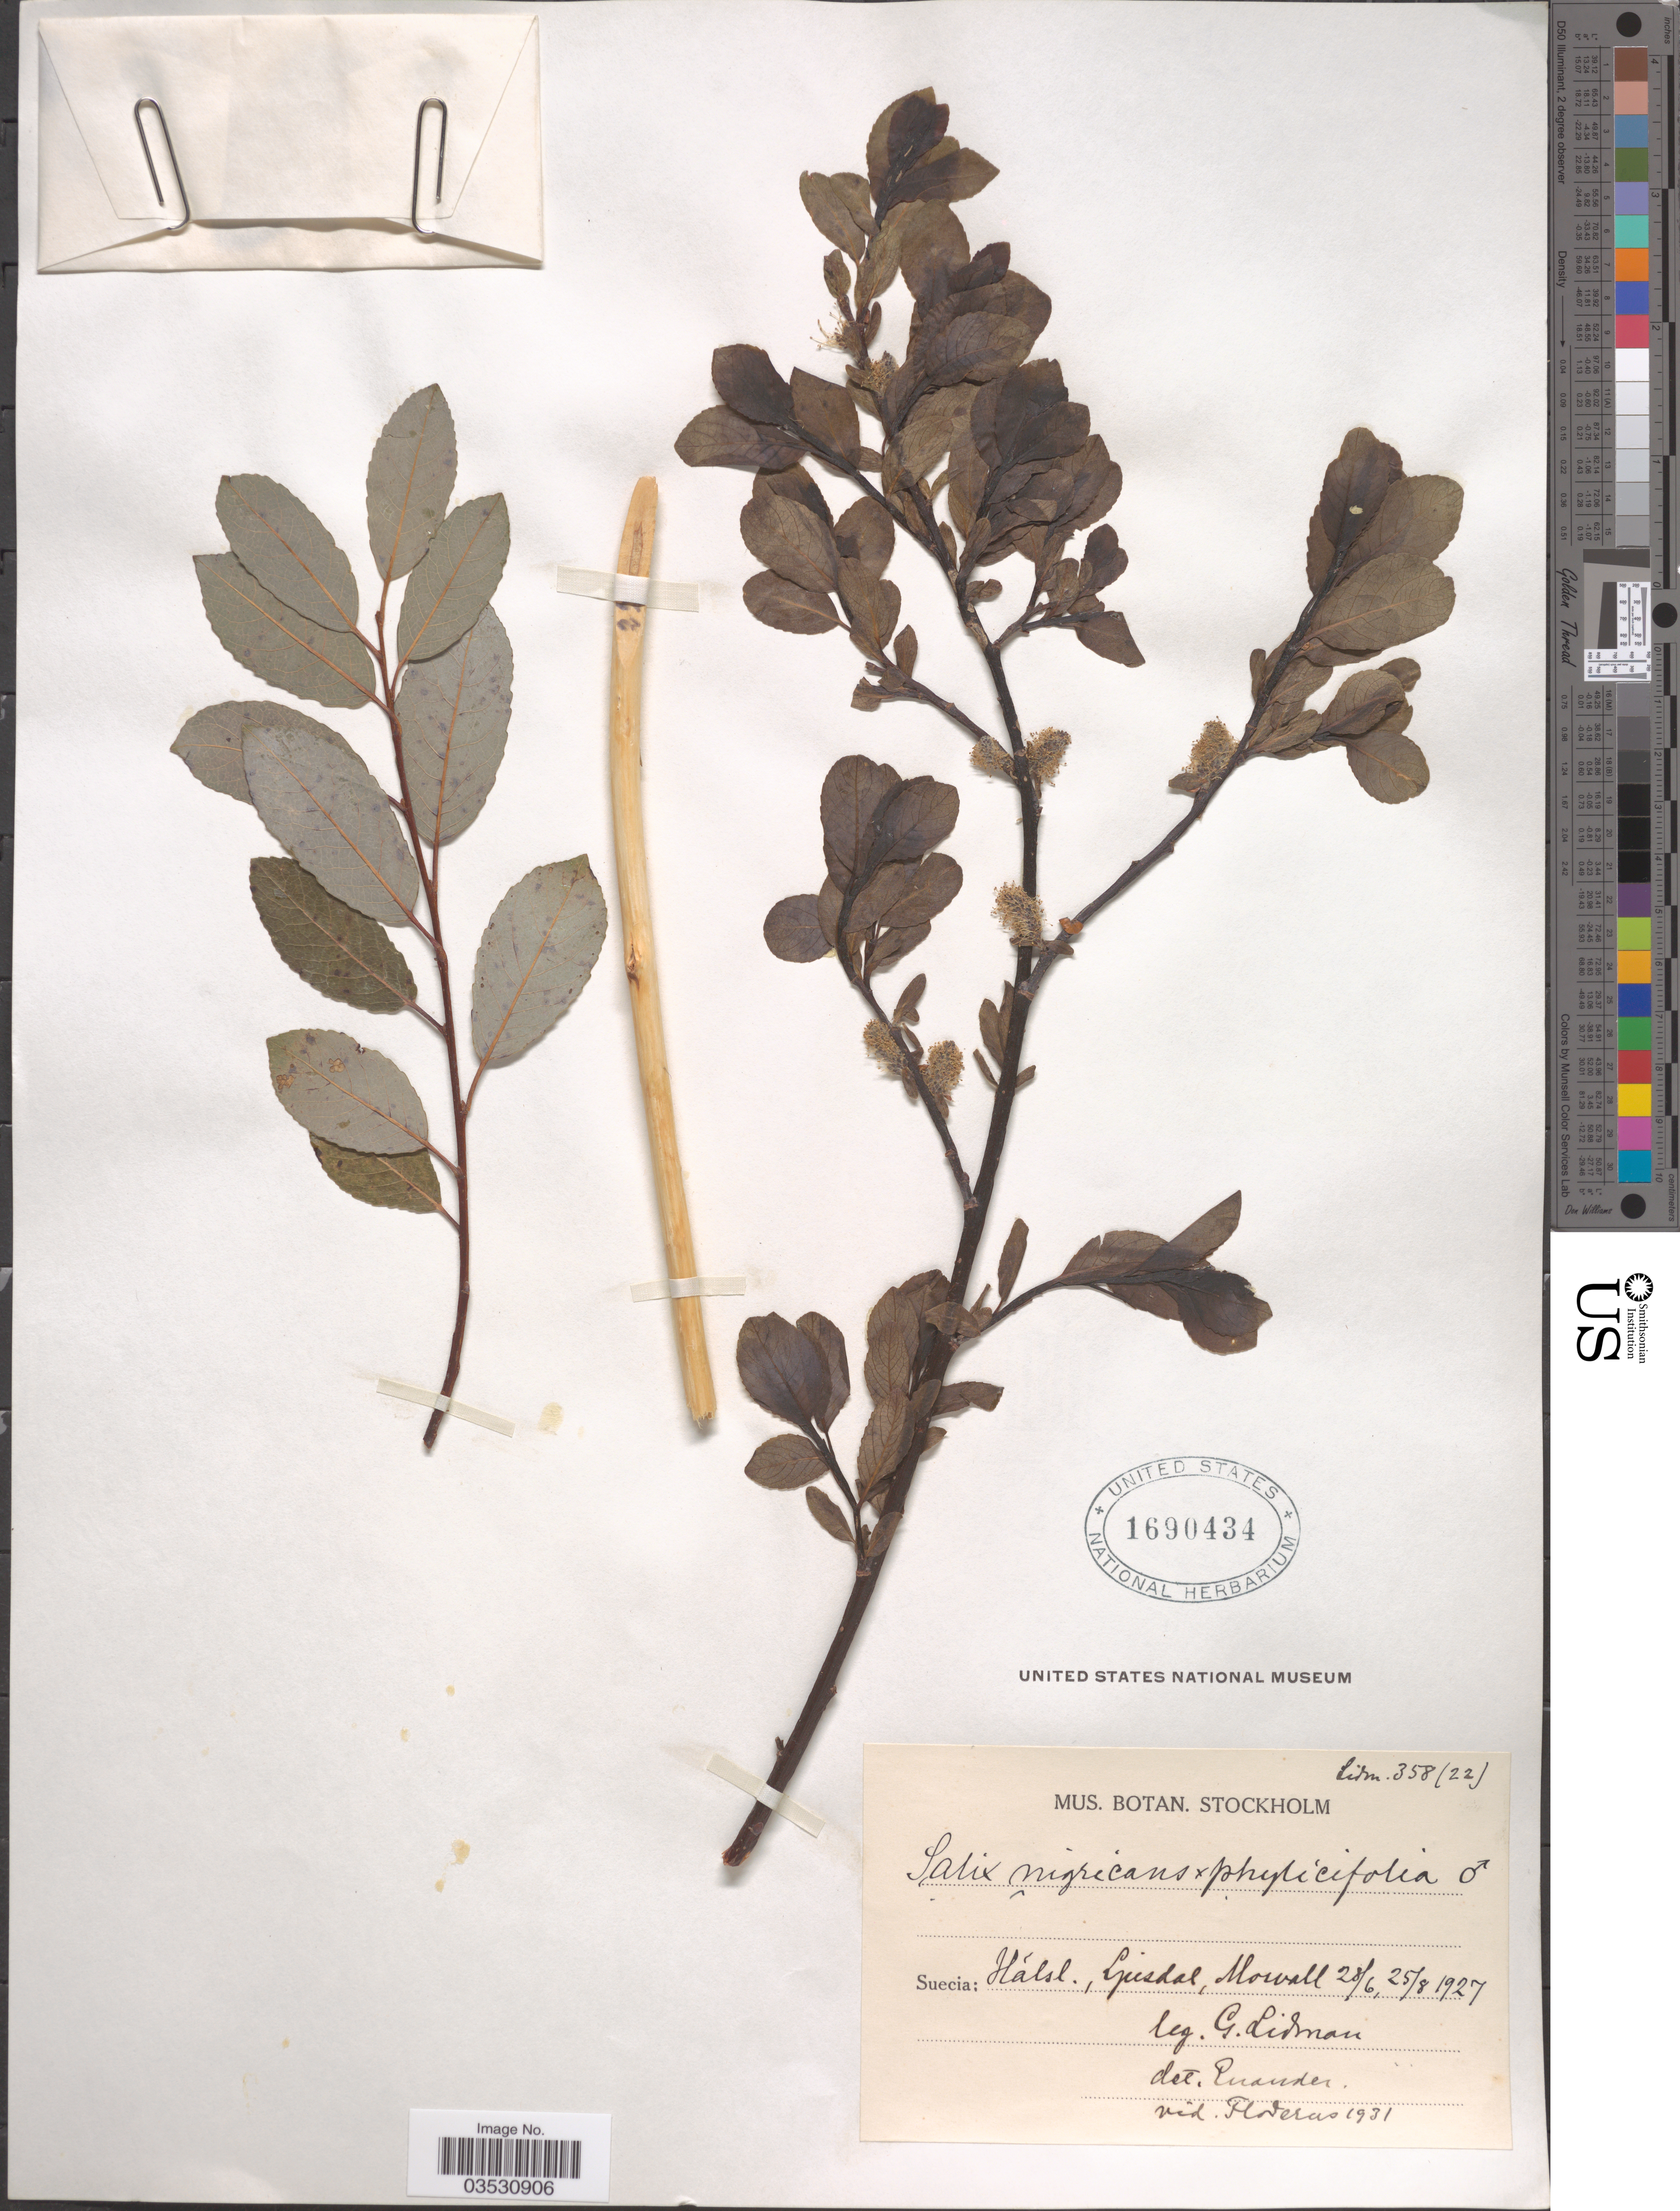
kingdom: Plantae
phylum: Tracheophyta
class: Magnoliopsida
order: Malpighiales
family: Salicaceae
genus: Salix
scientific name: Salix nigricans x S. phylicifolia L.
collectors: G. Lidman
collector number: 358 (22)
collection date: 1927-06-28/1927-08-25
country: Sweden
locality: Suecia: Hálsl., Ljusdal, Morvall.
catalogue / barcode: US 1690434